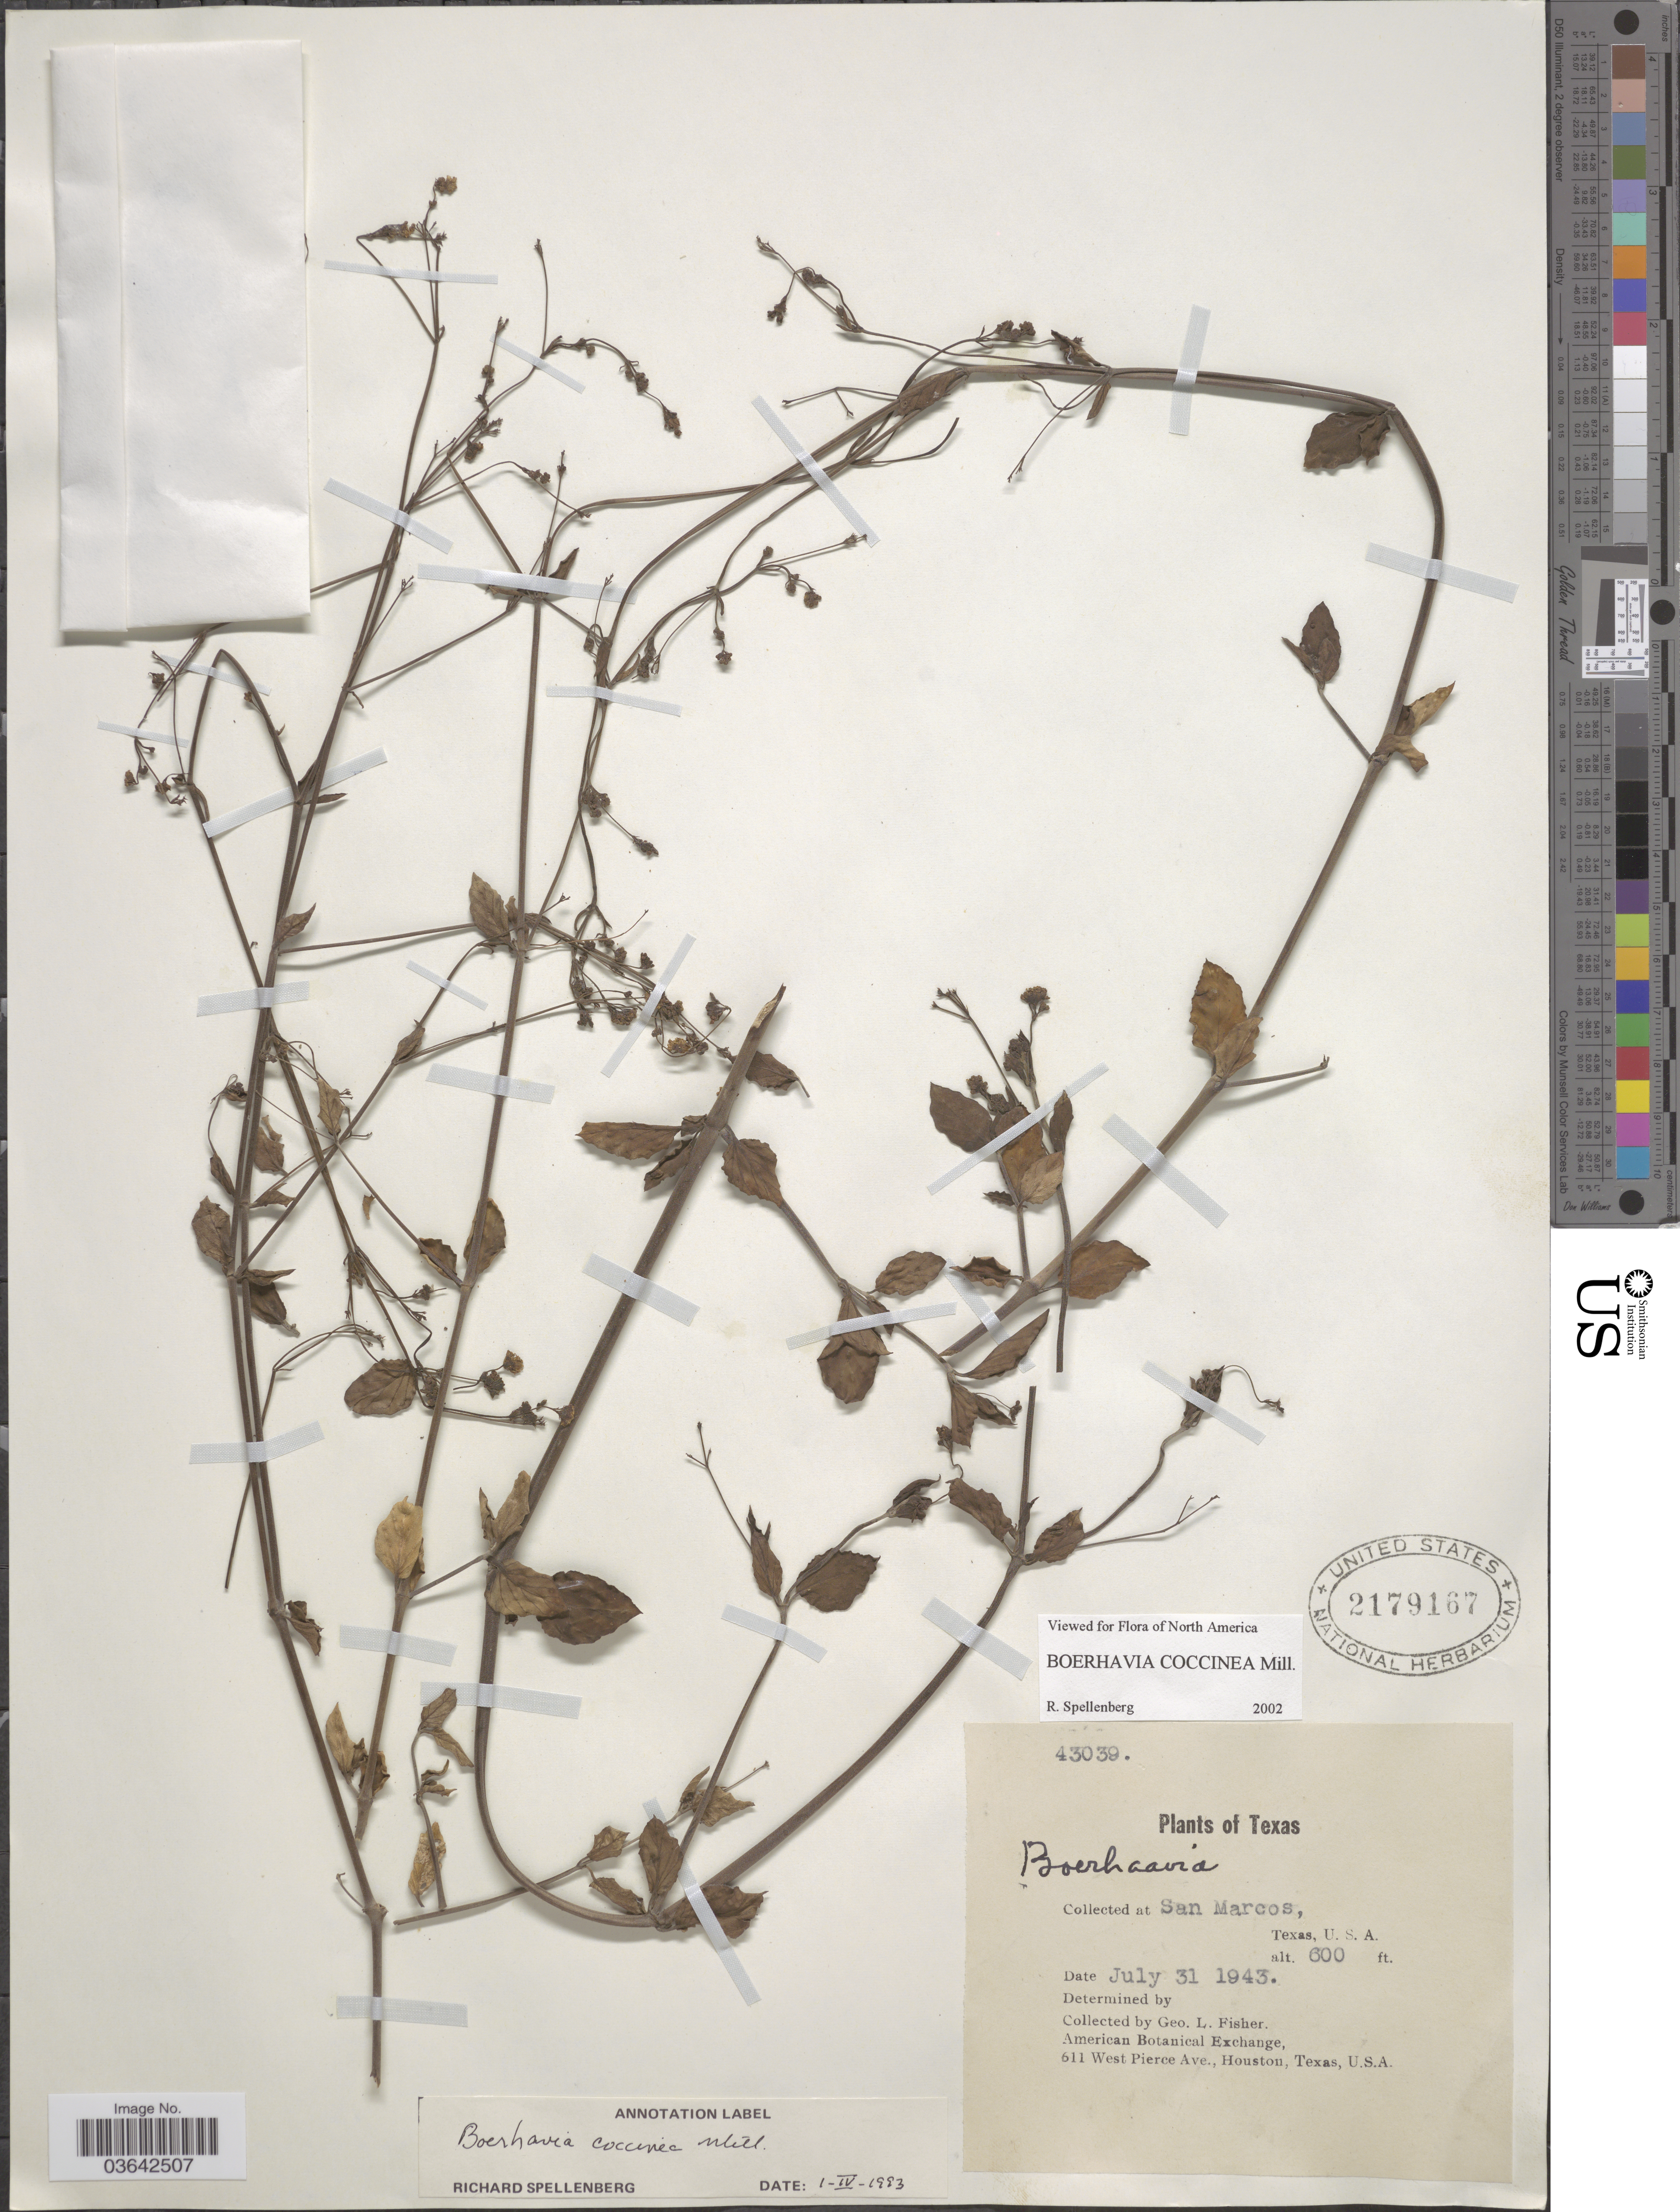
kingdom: Plantae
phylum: Tracheophyta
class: Magnoliopsida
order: Caryophyllales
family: Nyctaginaceae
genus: Boerhavia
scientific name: Boerhavia coccinea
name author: Mill.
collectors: G. L. Fisher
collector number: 43039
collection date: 1943-07-31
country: United States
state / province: Texas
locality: San Marcos.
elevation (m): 183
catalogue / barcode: US 2179167